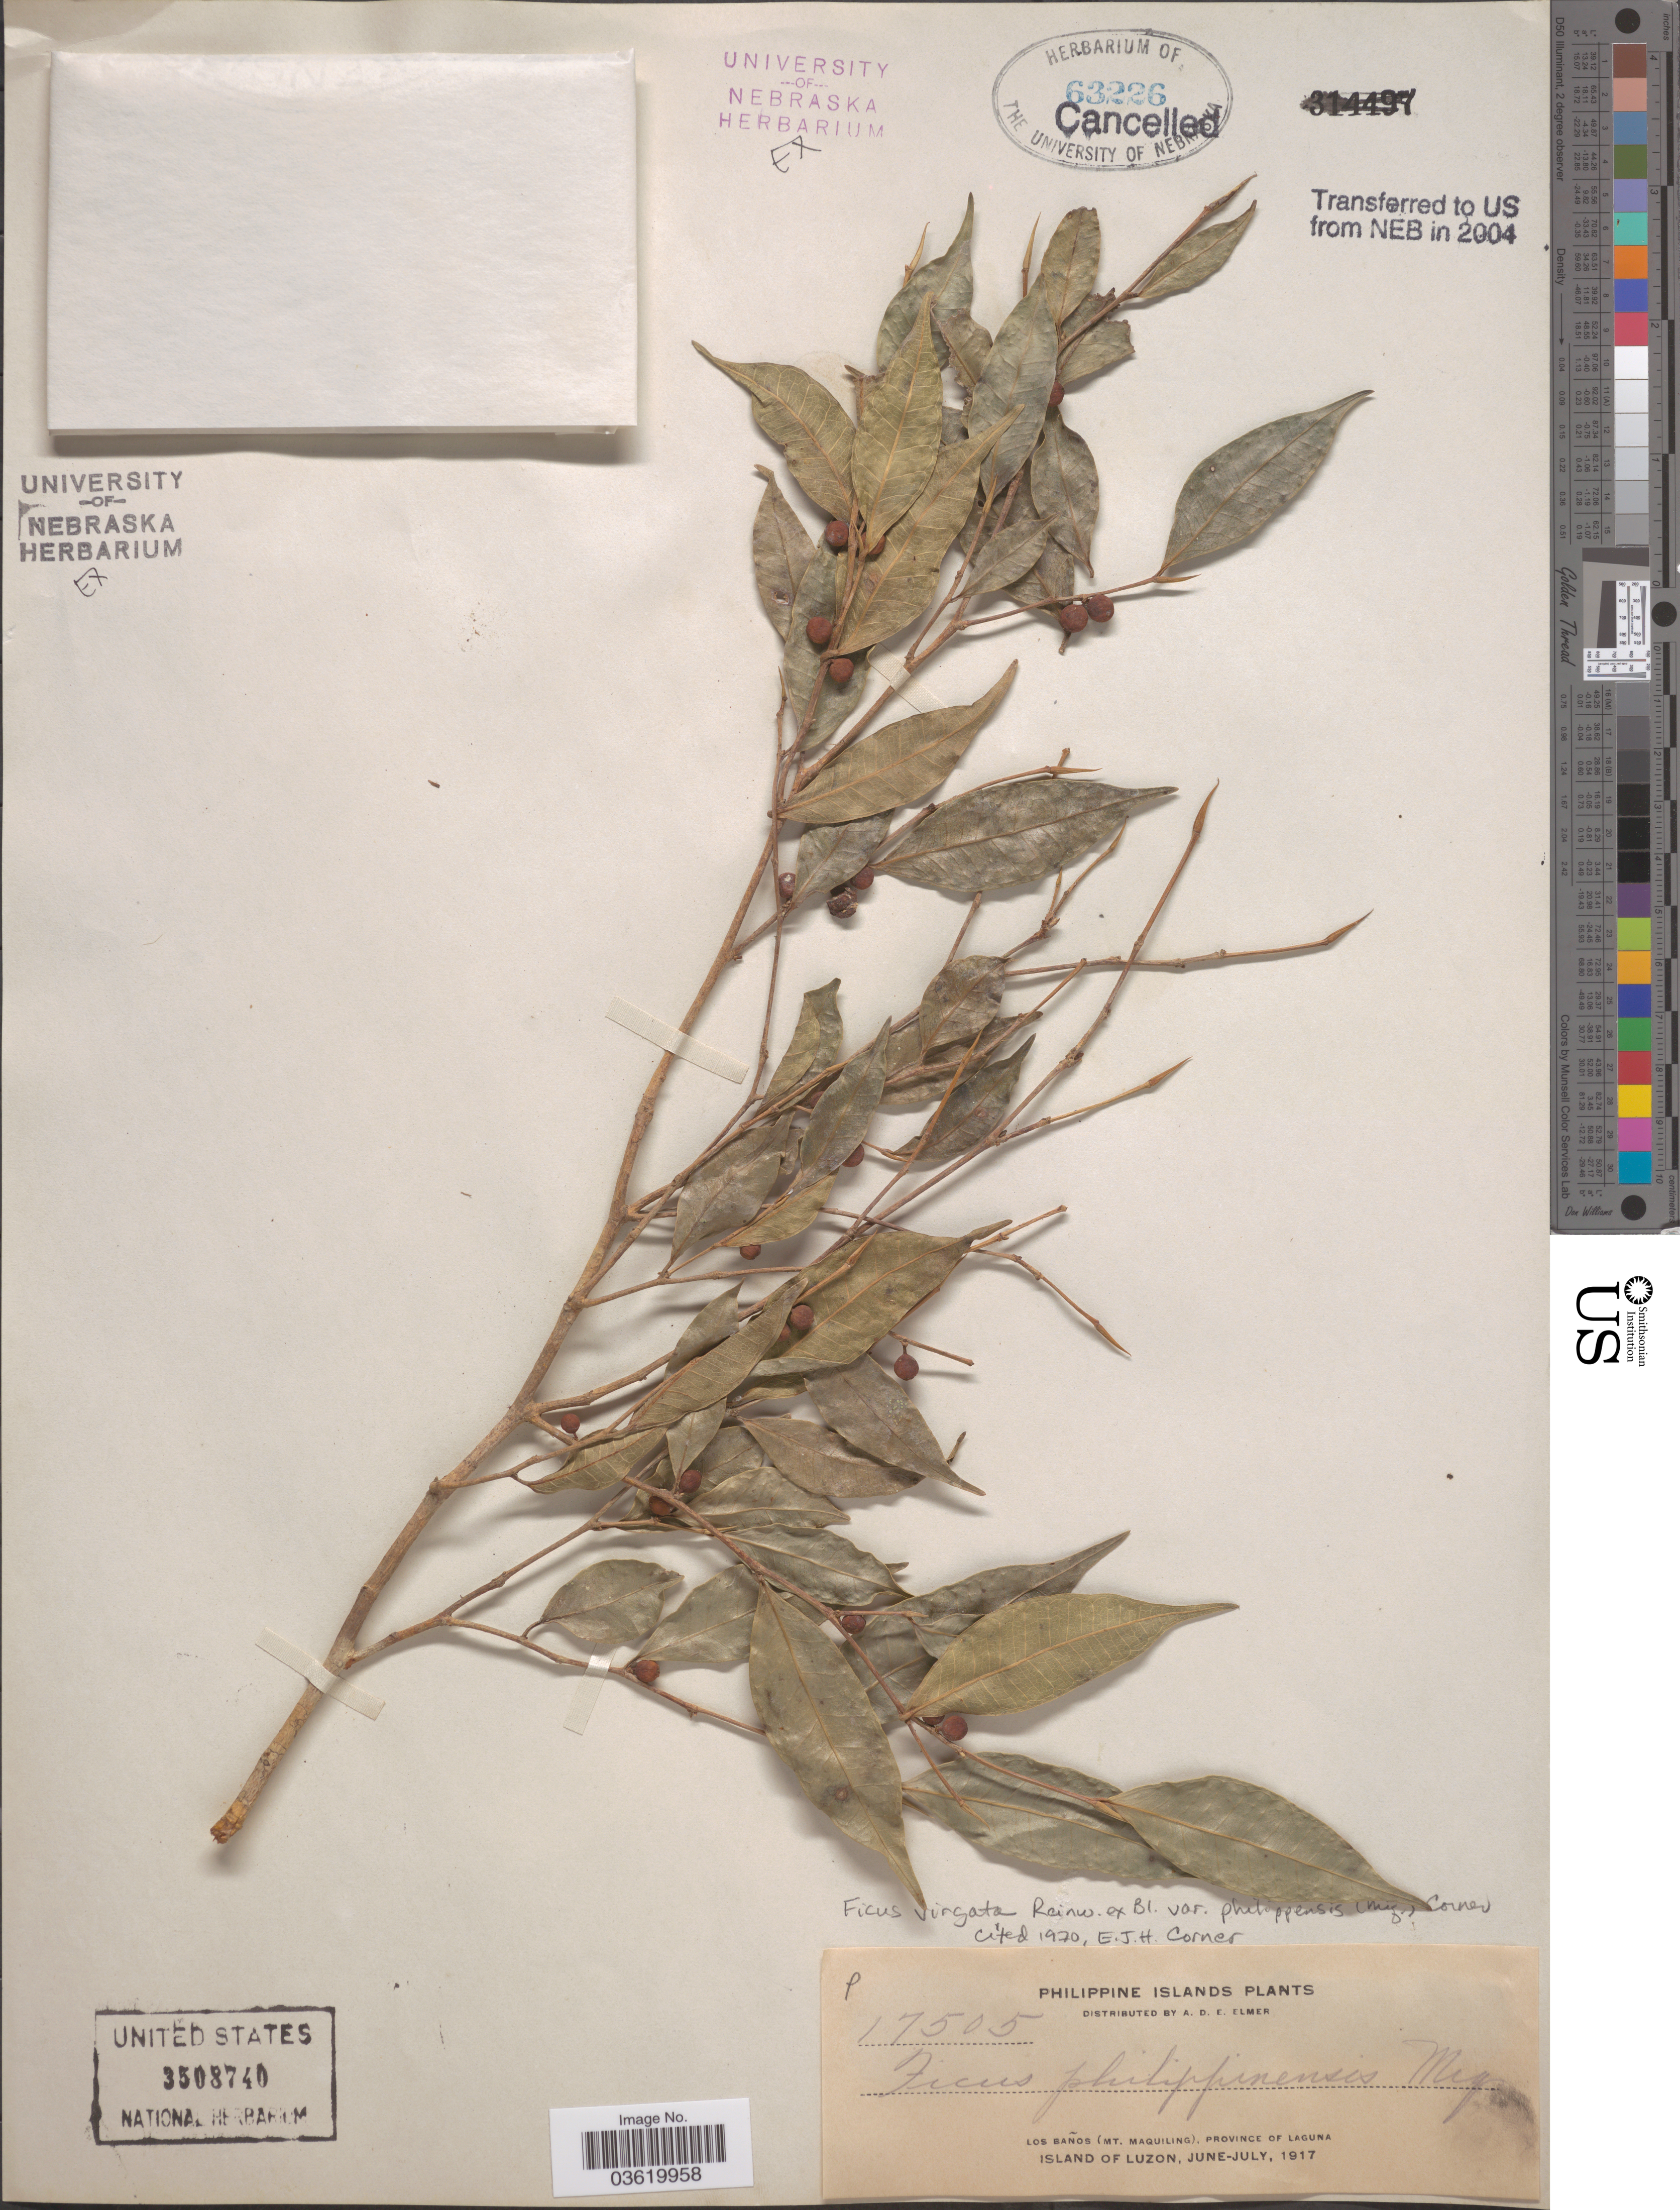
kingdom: Plantae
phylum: Tracheophyta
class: Magnoliopsida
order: Rosales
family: Moraceae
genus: Ficus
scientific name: Ficus virgata var. philippinensis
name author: (Miq.) Corner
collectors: A. D. E. Elmer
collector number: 17505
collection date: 1917-06/1917-07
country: Philippines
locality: Philippine Islands. Los Baños (Mt. Maquiling), Province of Laguna. Island of Luzon.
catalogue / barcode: US 3508740